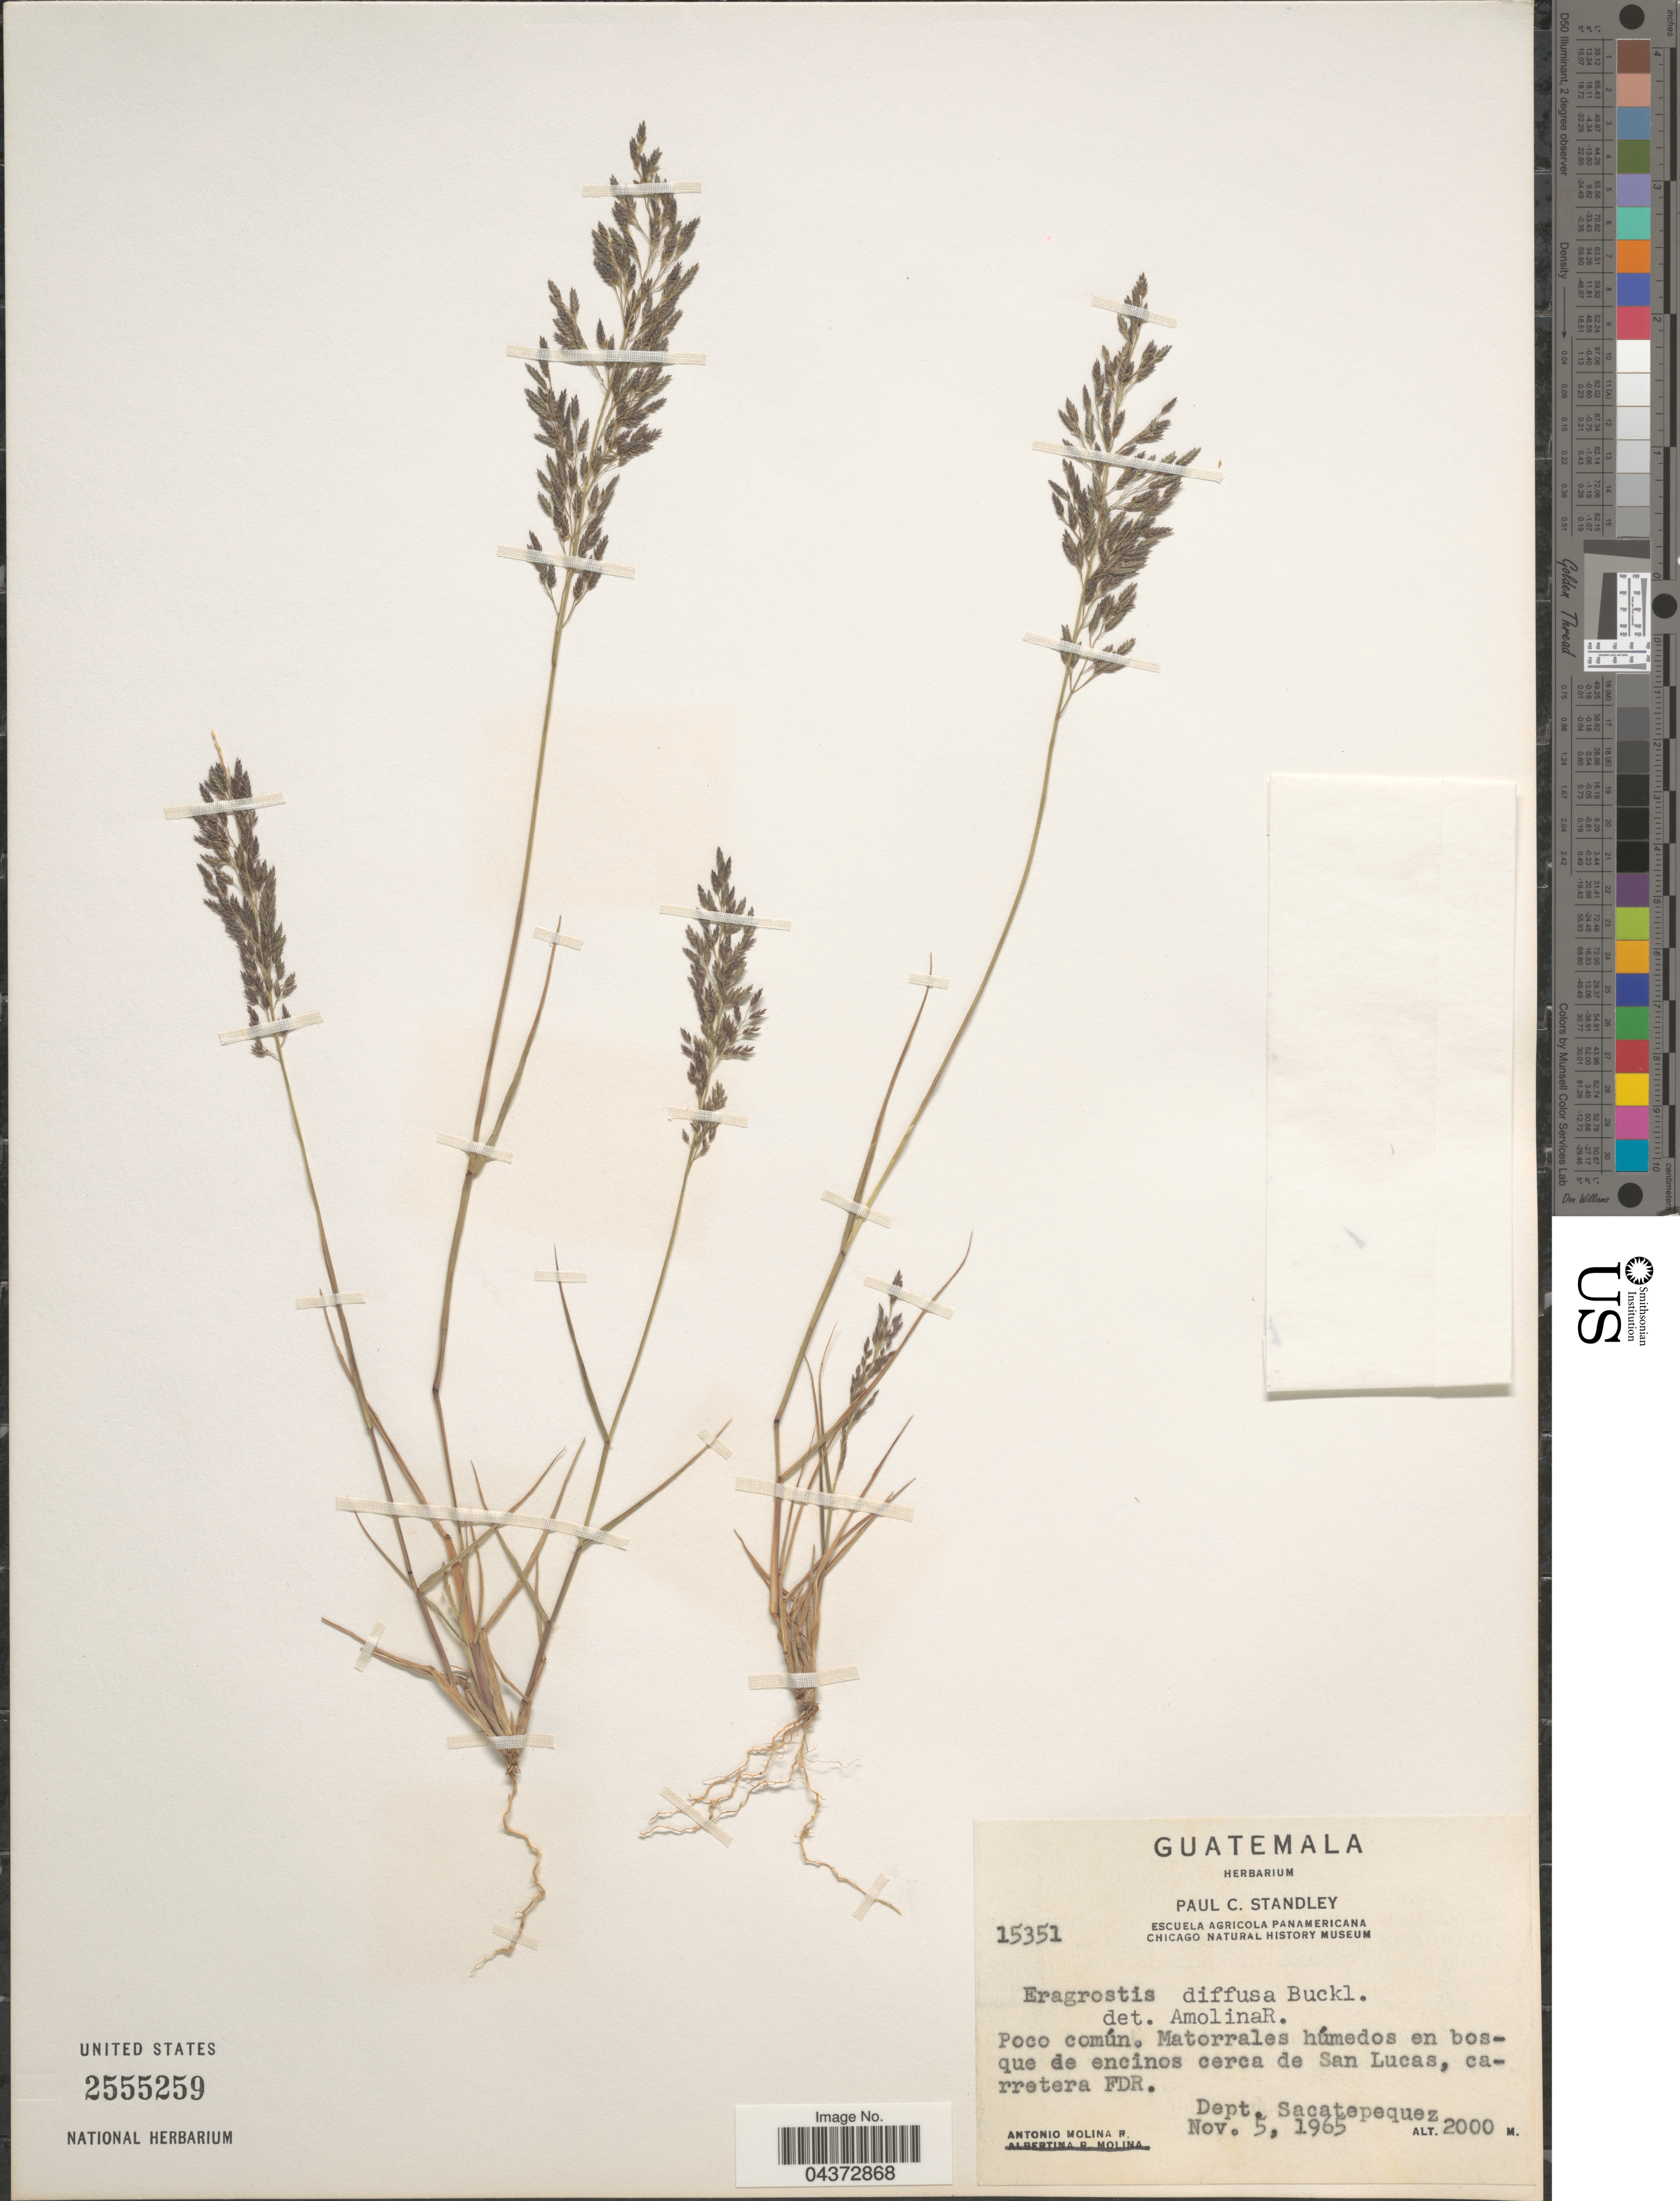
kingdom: Plantae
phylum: Tracheophyta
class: Liliopsida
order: Poales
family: Poaceae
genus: Eragrostis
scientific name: Eragrostis pectinacea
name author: (Michx.) Nees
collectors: A. Molina R.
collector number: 15351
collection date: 1965-11-05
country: Guatemala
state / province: Sacatepequez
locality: Poco común. Matorrales húmedos en bosque de encinos cerca de San Lucas, carretera FDR. Dept. Sacatepequez.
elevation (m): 2000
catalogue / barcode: US 2555259